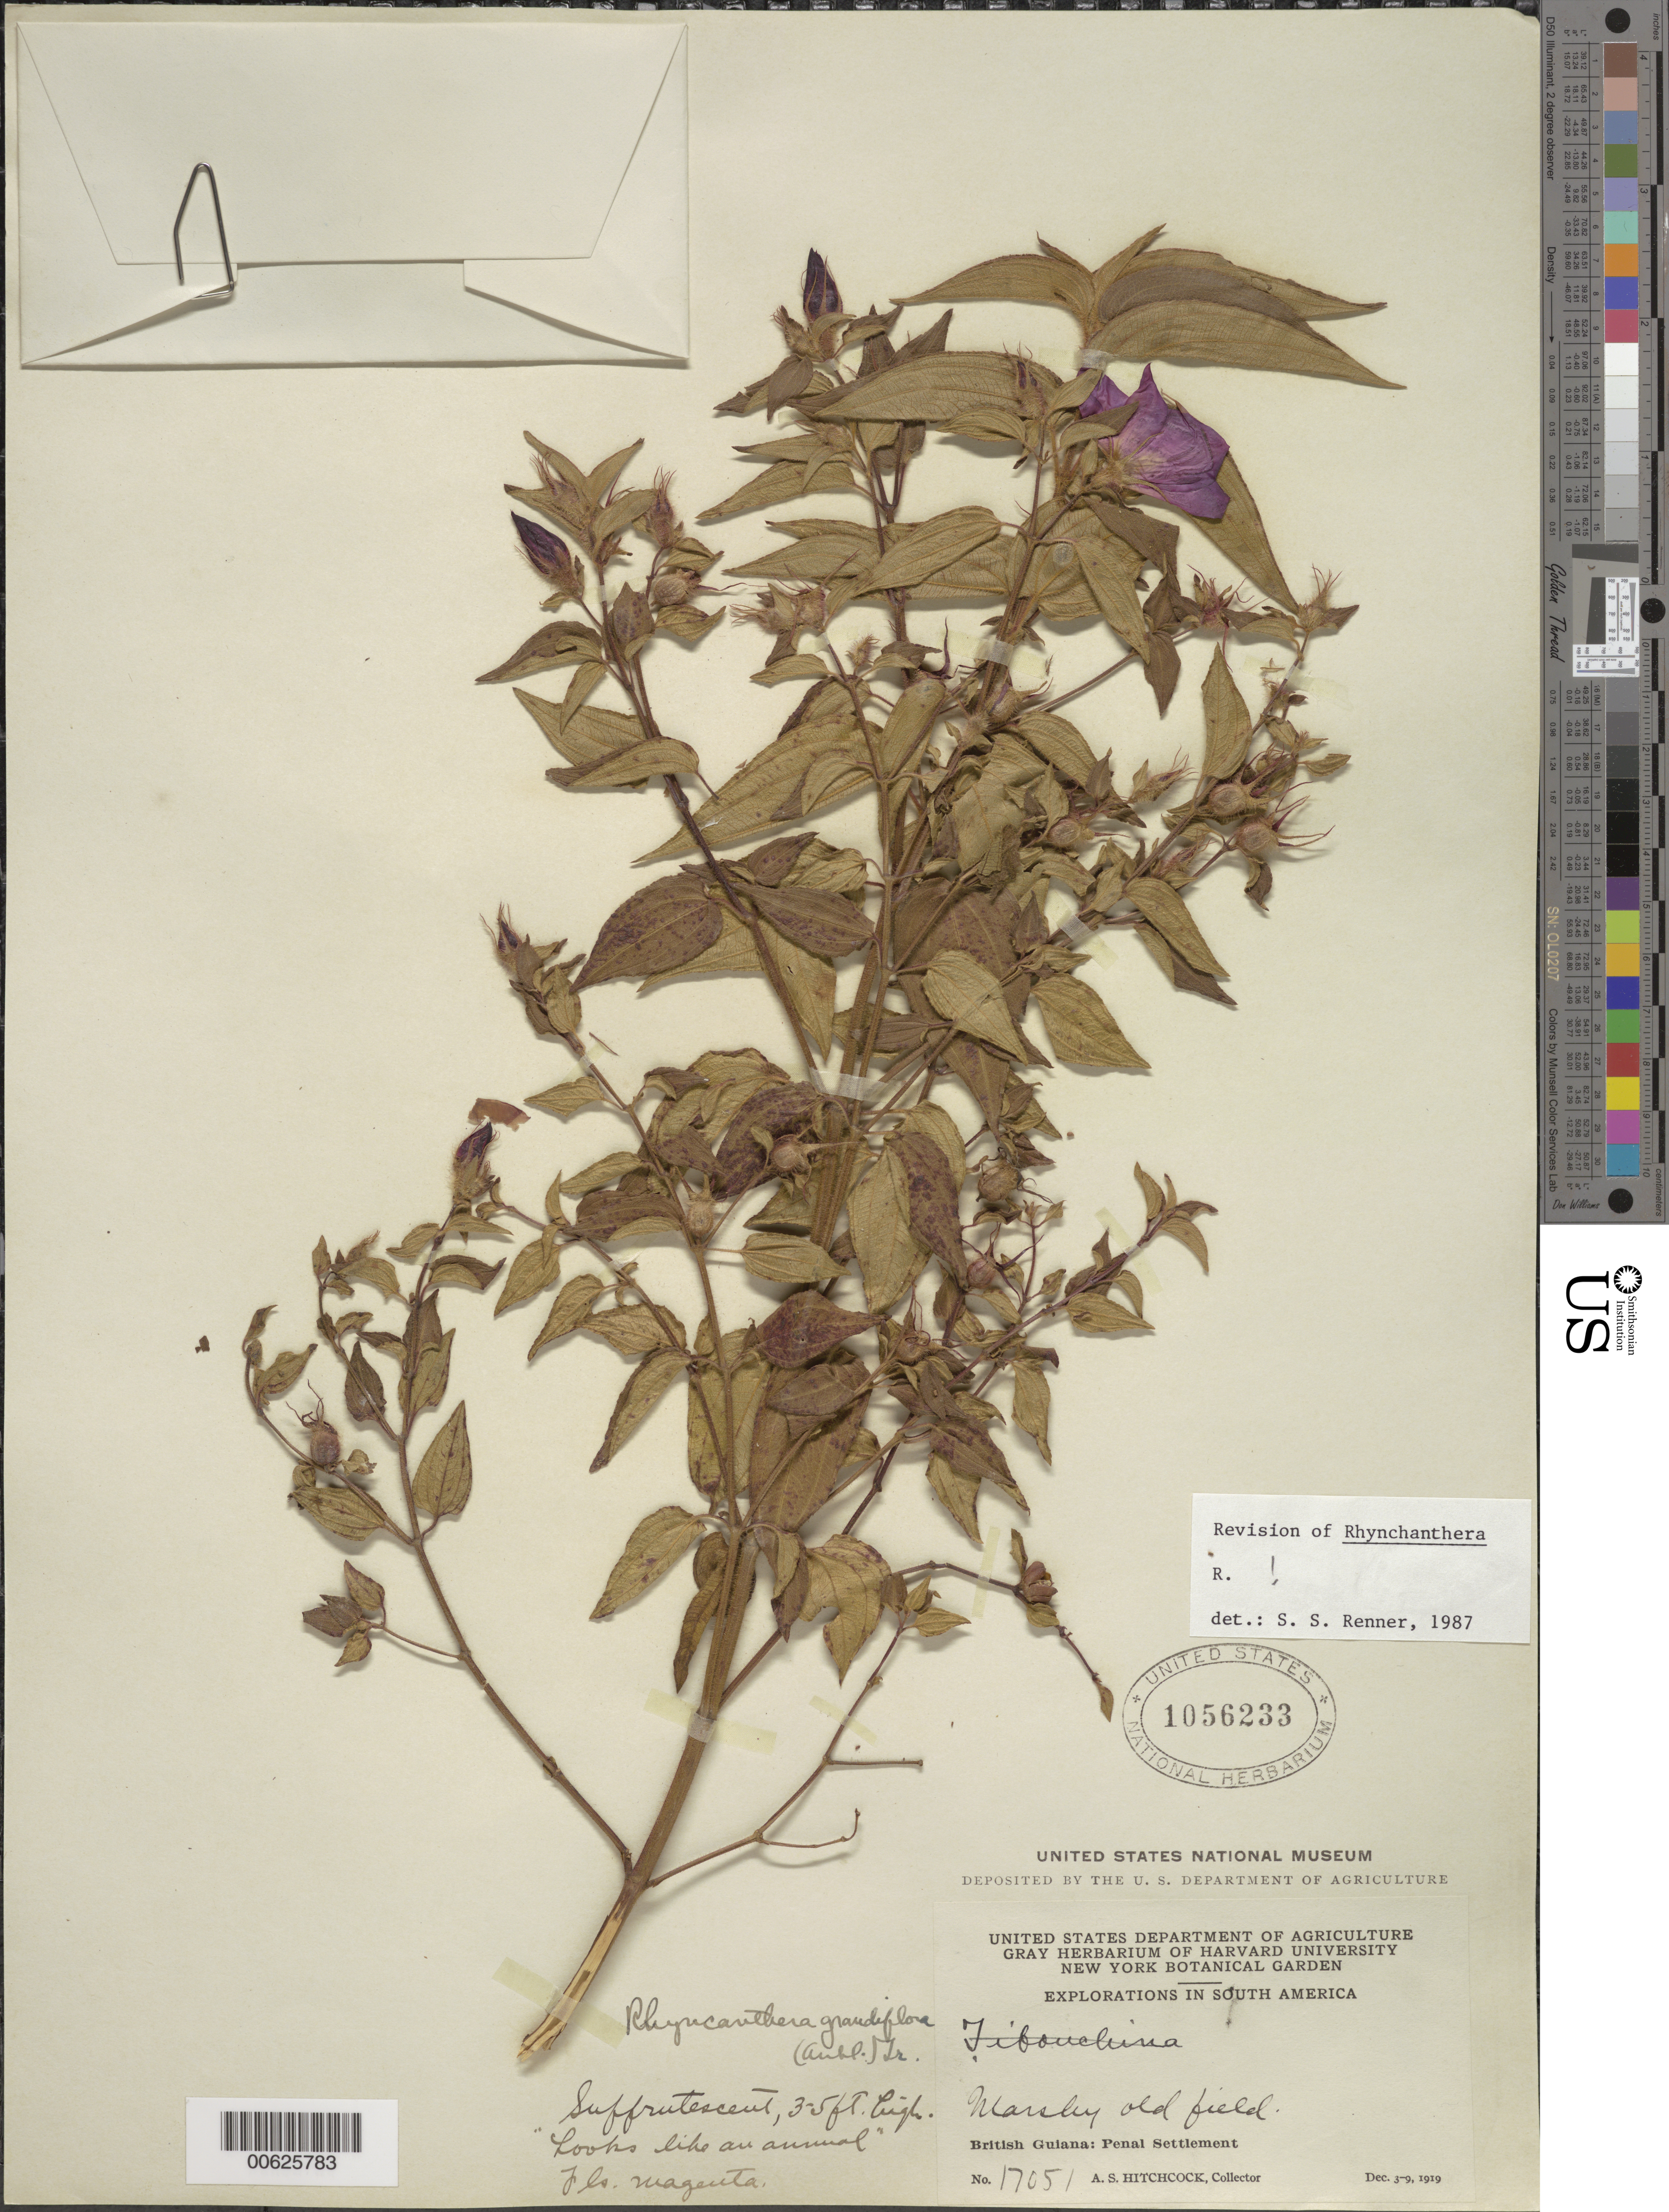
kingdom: Plantae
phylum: Tracheophyta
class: Magnoliopsida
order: Myrtales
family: Melastomataceae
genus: Rhynchanthera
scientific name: Rhynchanthera grandiflora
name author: (Aubl.) DC.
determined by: Renner, S. S.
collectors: A. S. Hitchcock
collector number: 17051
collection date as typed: Dec. 3-9, 1919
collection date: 1919-12-03/1919-12-09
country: Guyana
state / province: Cuyuni-Mazaruni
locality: Penal Settlement, on W side of Essequibo River, near mouth of Mazaruni River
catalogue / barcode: US 1056233